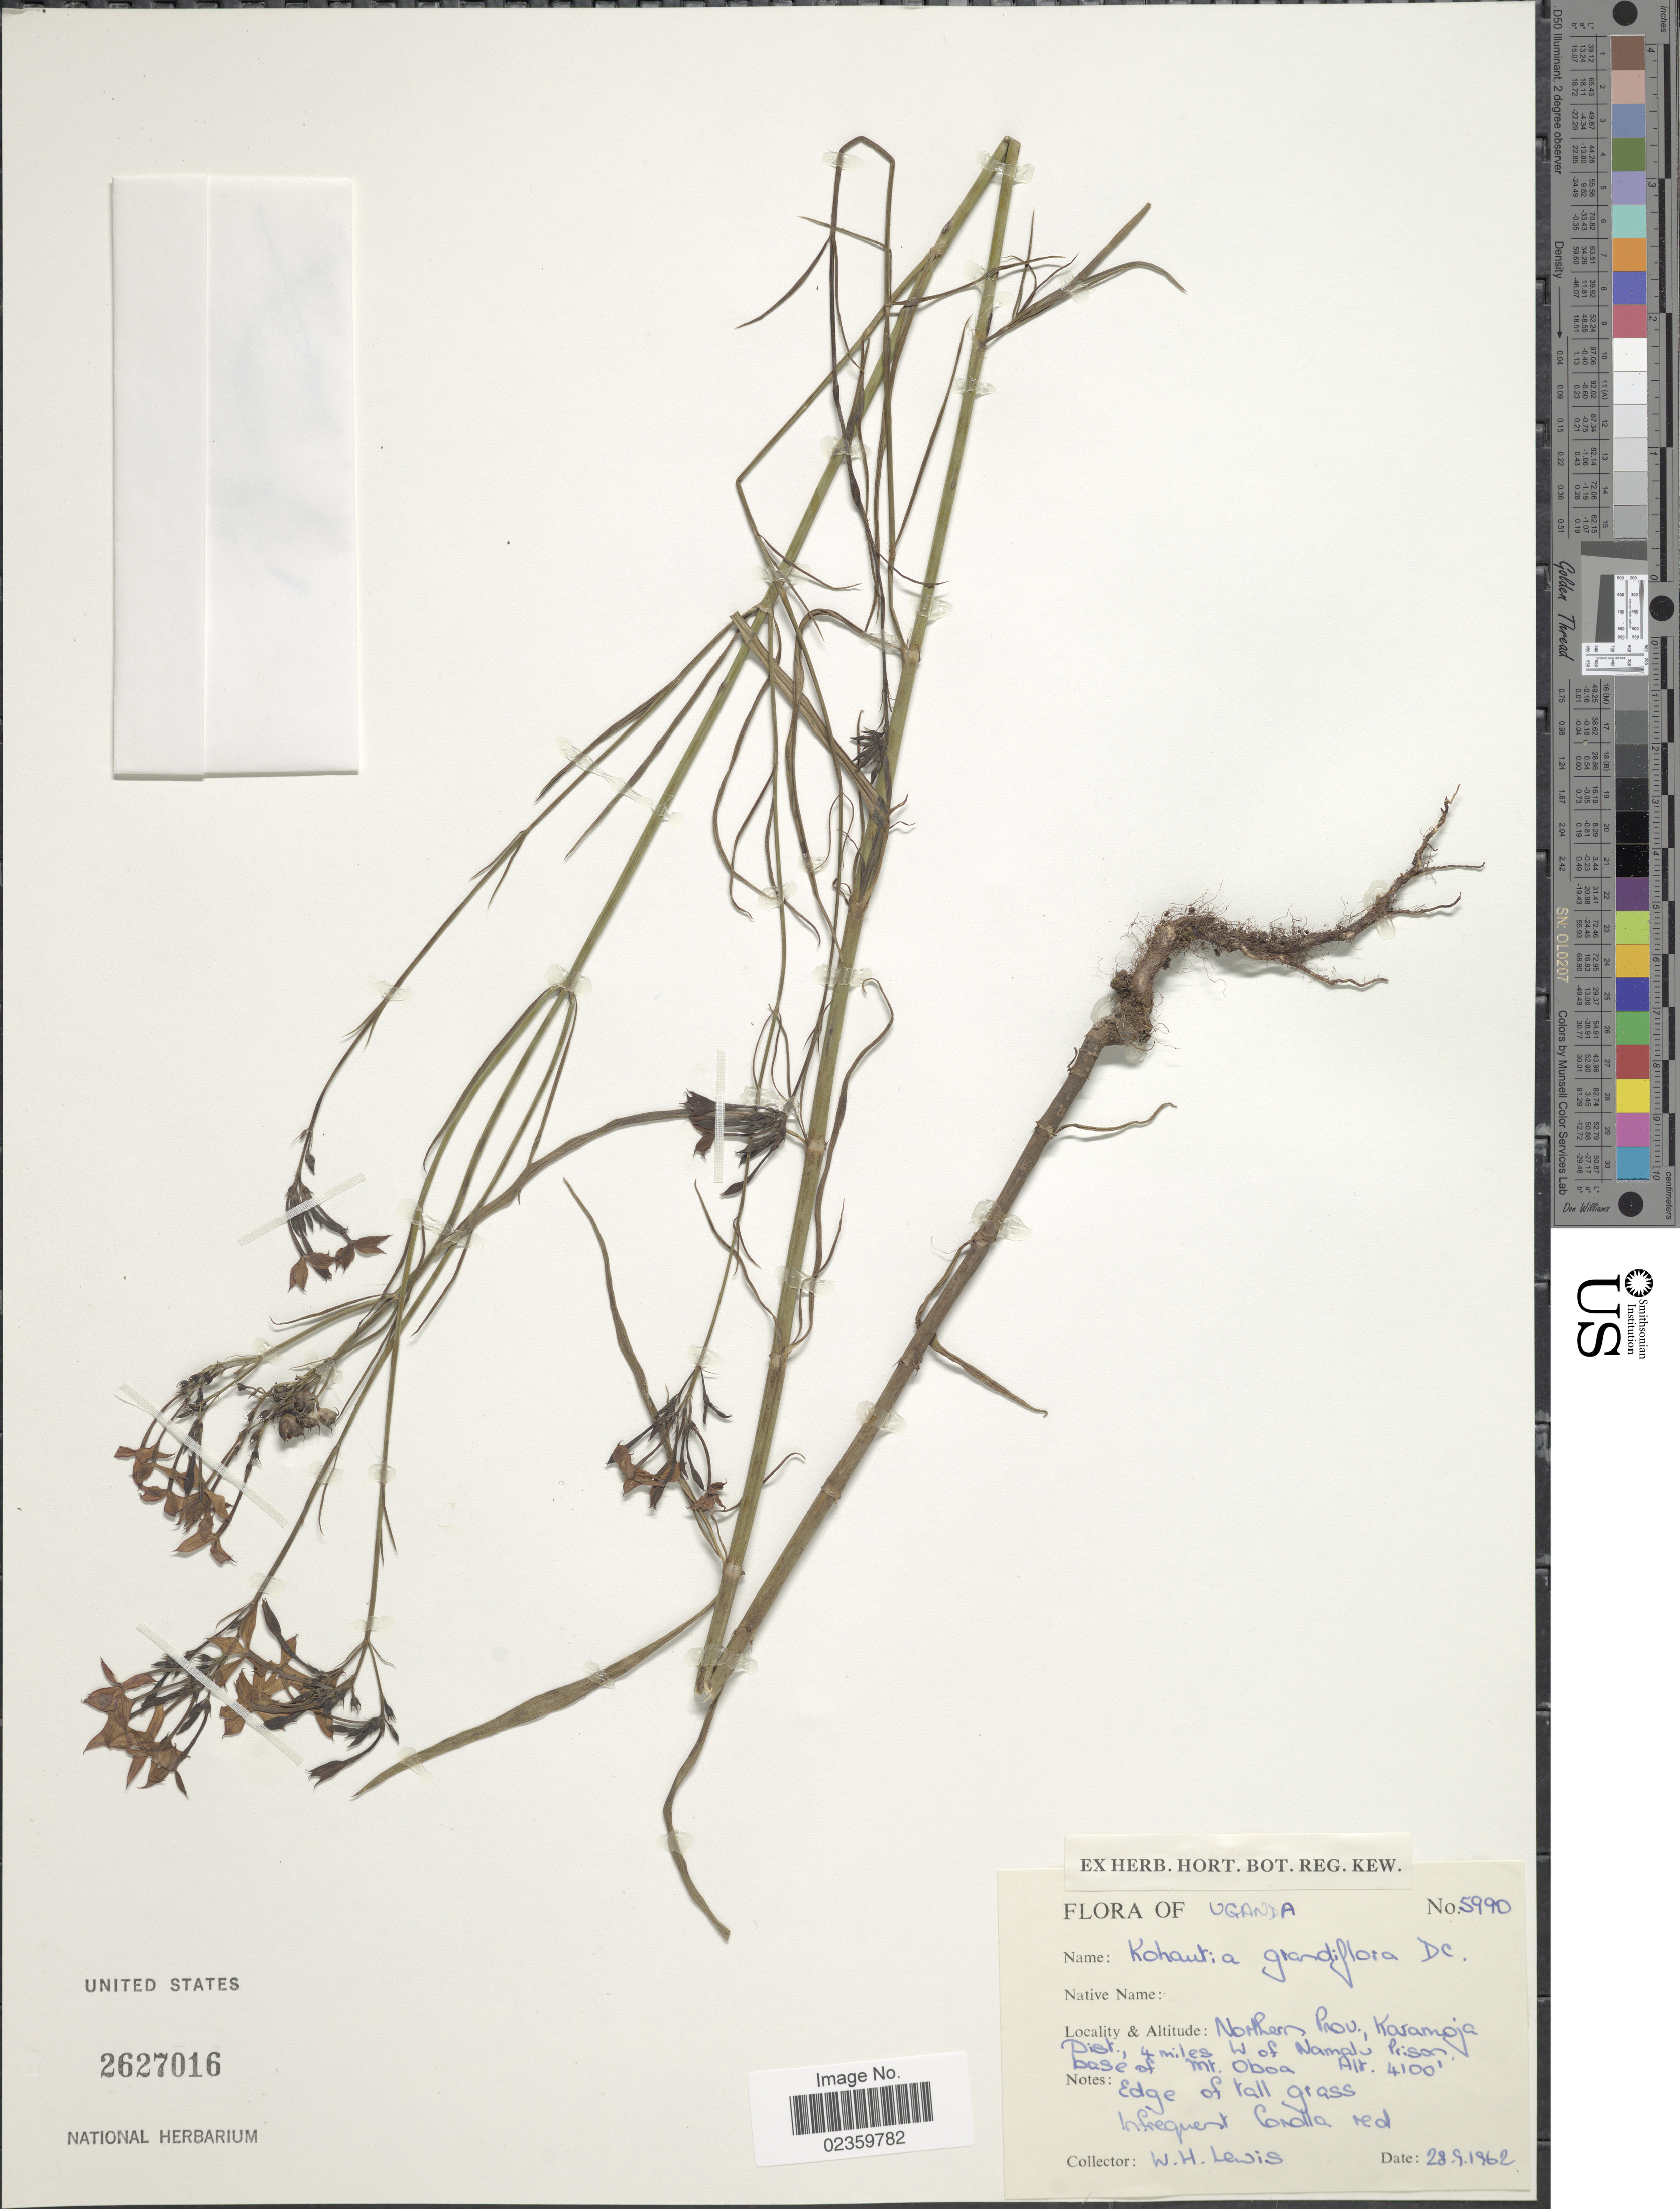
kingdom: Plantae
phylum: Tracheophyta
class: Magnoliopsida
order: Gentianales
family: Rubiaceae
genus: Kohautia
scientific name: Kohautia grandiflora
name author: DC.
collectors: W. H. Lewis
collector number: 5990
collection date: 1962-09-28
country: Uganda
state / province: Northern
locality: Northern Prov., Karamoja Dist., 4 miles W of Namalu Prison, base of Mt. Oboa.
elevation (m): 1250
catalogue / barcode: US 2627016